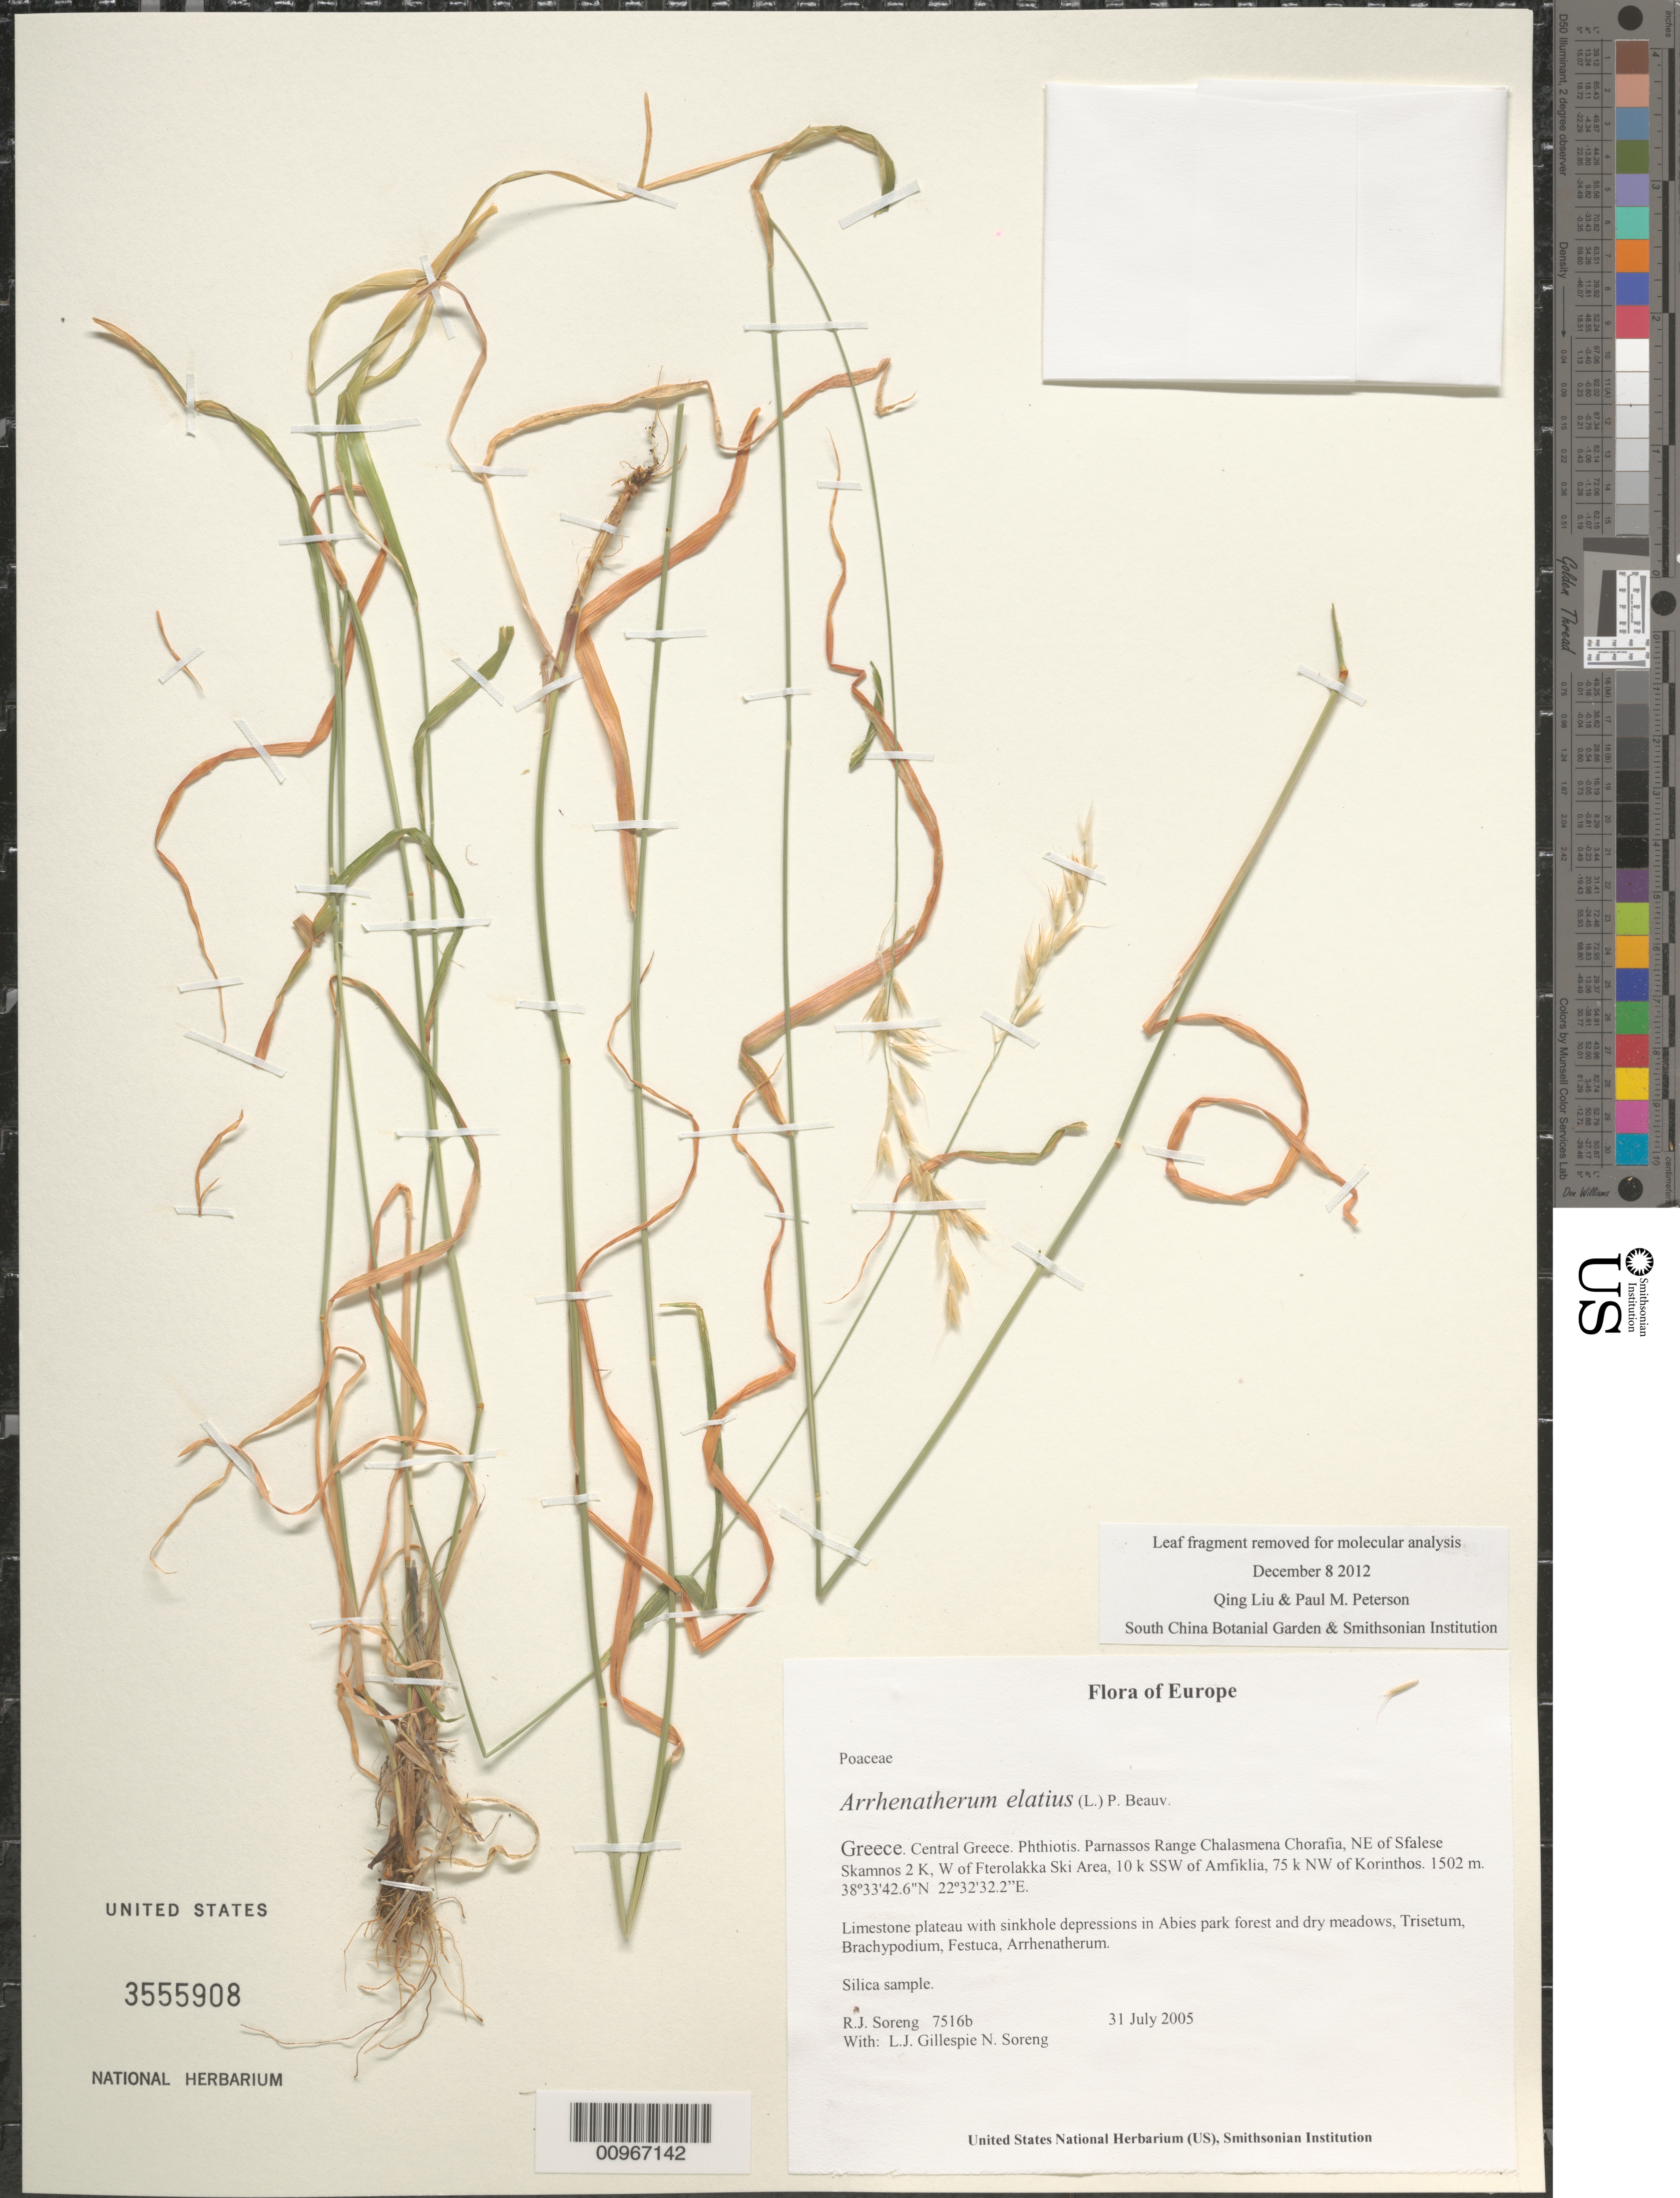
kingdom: Plantae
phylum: Tracheophyta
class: Liliopsida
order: Poales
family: Poaceae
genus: Arrhenatherum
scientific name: Arrhenatherum elatius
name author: (L.) J. Presl & C. Presl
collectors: R. J. Soreng, N. L. Soreng, L. J. Gillespie, N. Turland & C. Turland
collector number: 7516b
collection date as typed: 31 July 2005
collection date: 2005-07-31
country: Greece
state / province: Central Greece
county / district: Phthiotis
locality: Parnassos Range Chalasmena Chorafia, NE of Sfalese Skamnos 2 K, W of Fterolakka Ski Area, 10 km SSW of Amfiklia, 75 km NW of Korinthos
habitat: Limestone plateau with sinkhole depressions in Abies park forest and dry meadows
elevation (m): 1502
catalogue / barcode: US 3555908